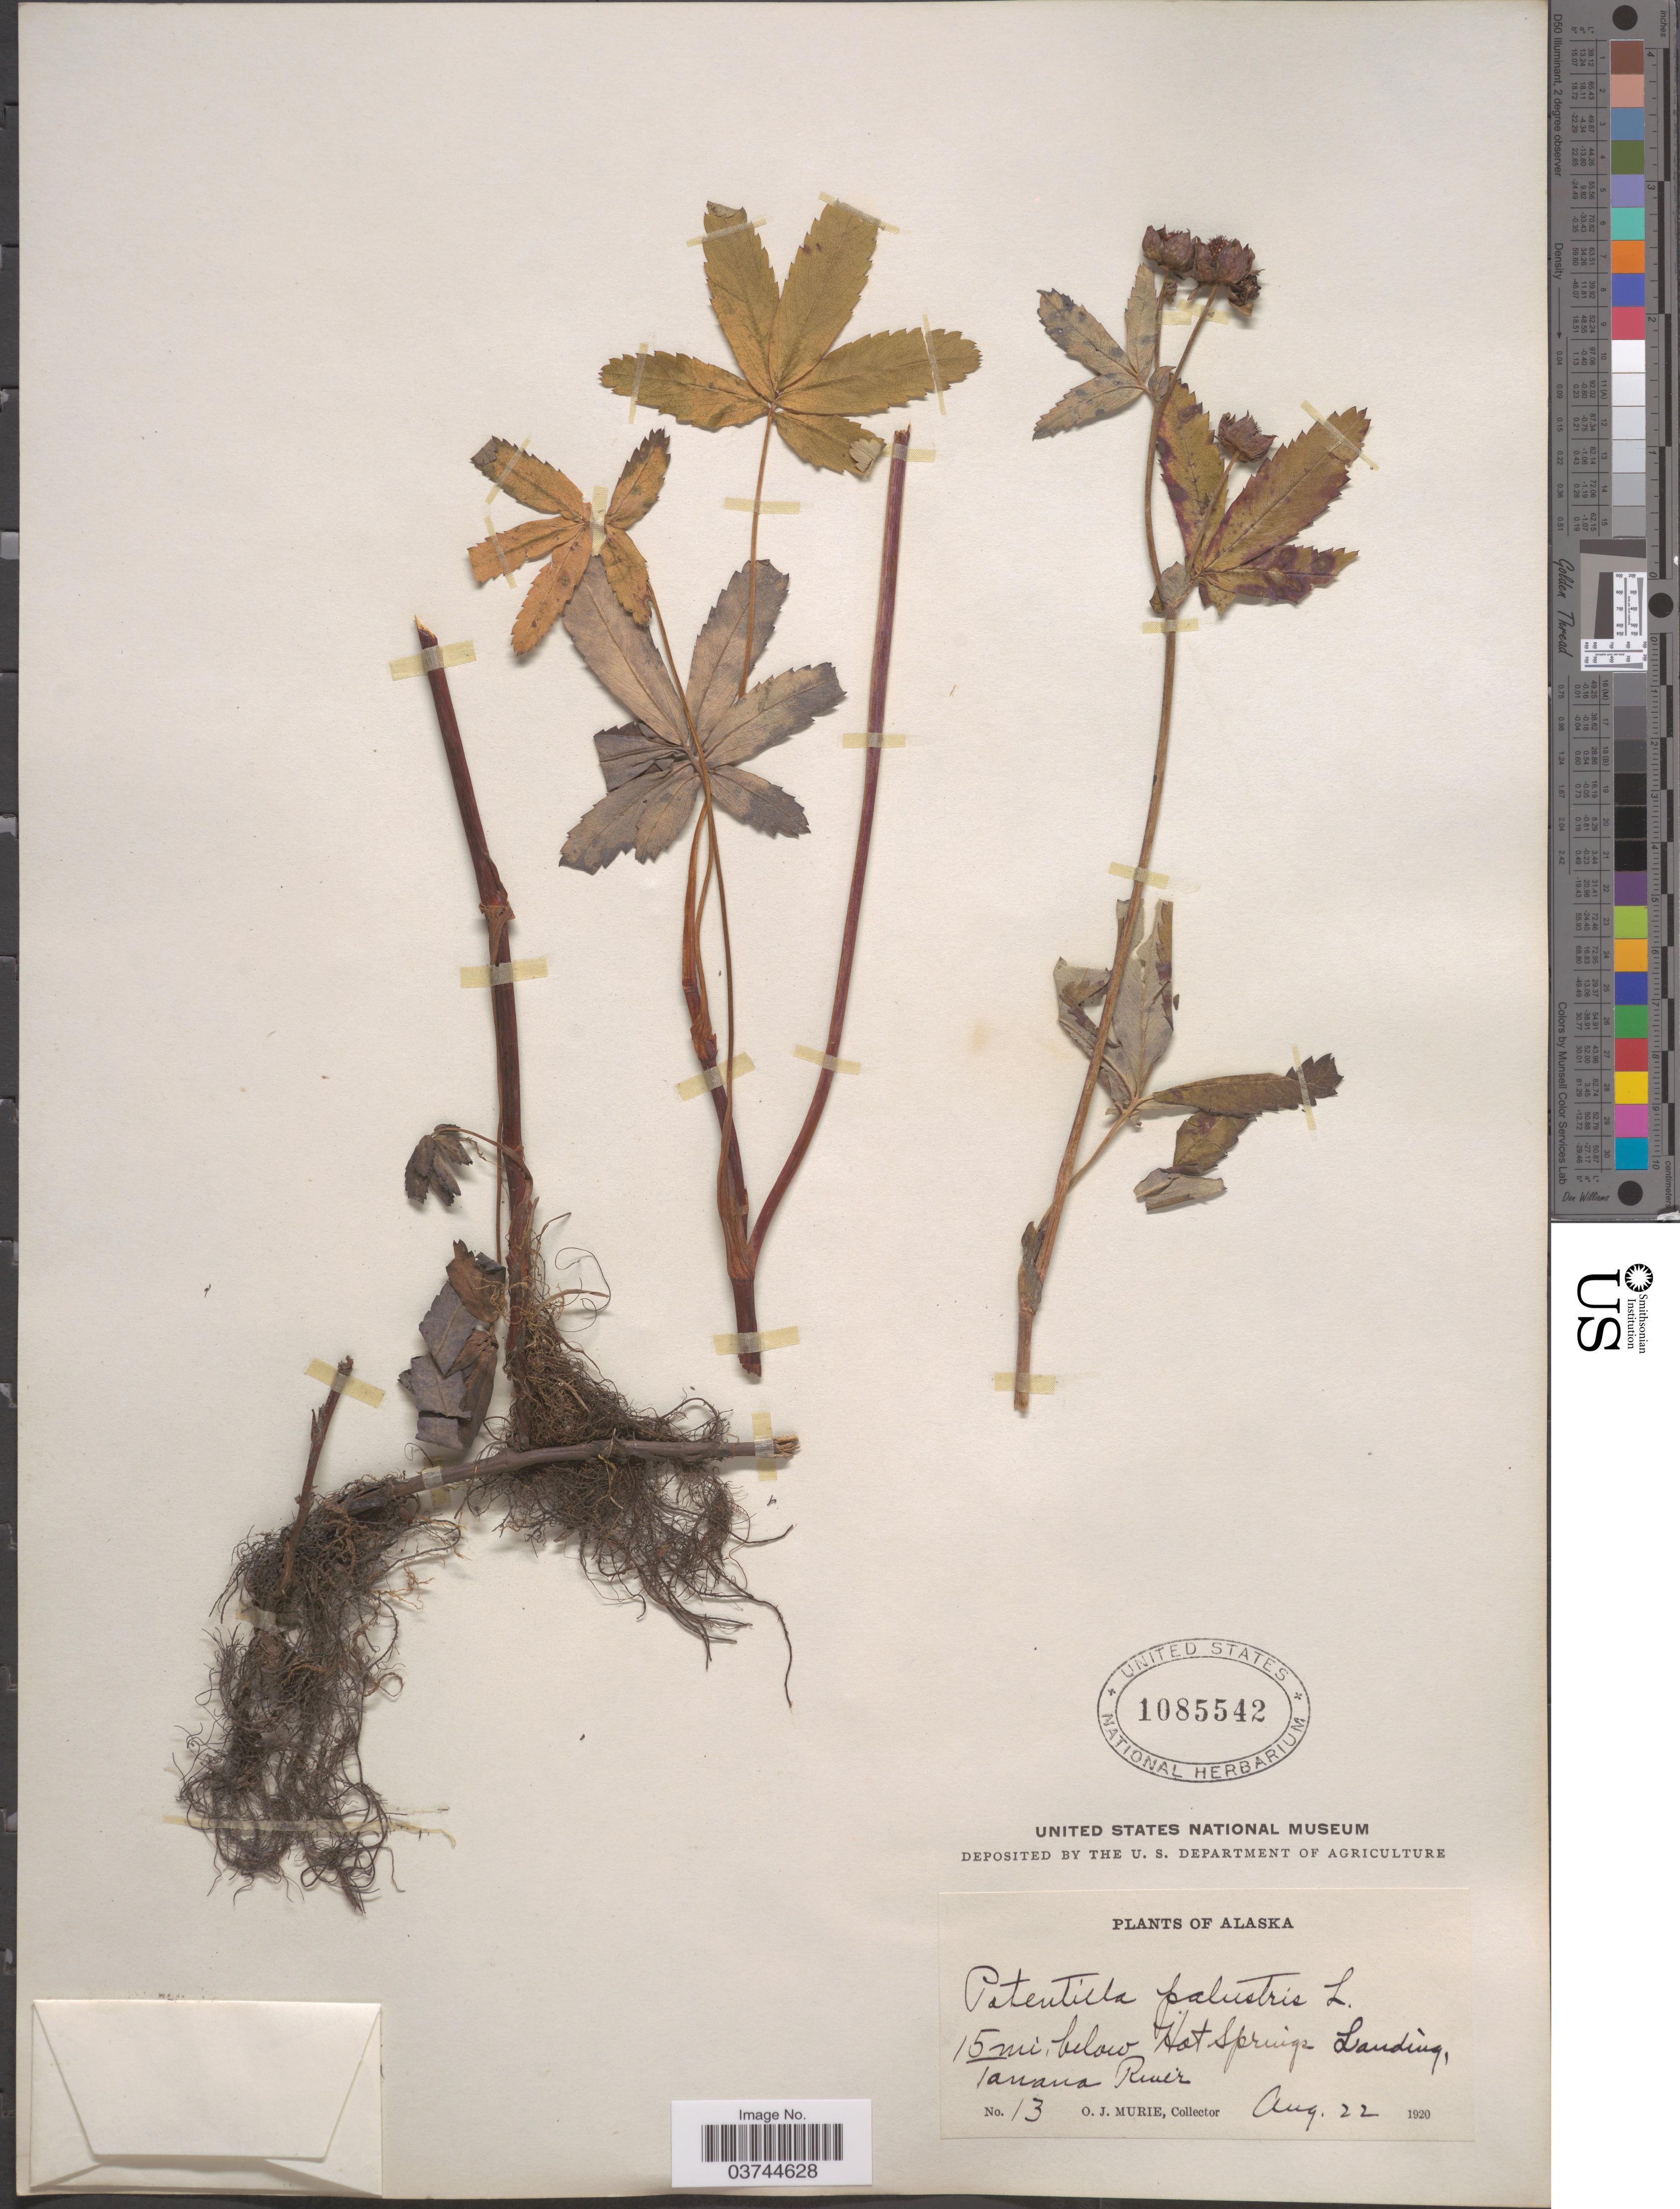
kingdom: Plantae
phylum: Tracheophyta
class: Magnoliopsida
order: Rosales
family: Rosaceae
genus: Comarum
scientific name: Comarum palustre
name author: L.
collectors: O. Murie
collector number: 13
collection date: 1920-08-22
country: United States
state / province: Alaska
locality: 15 mi. below Hotsprings Landing, Tanana River.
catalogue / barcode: US 1085542